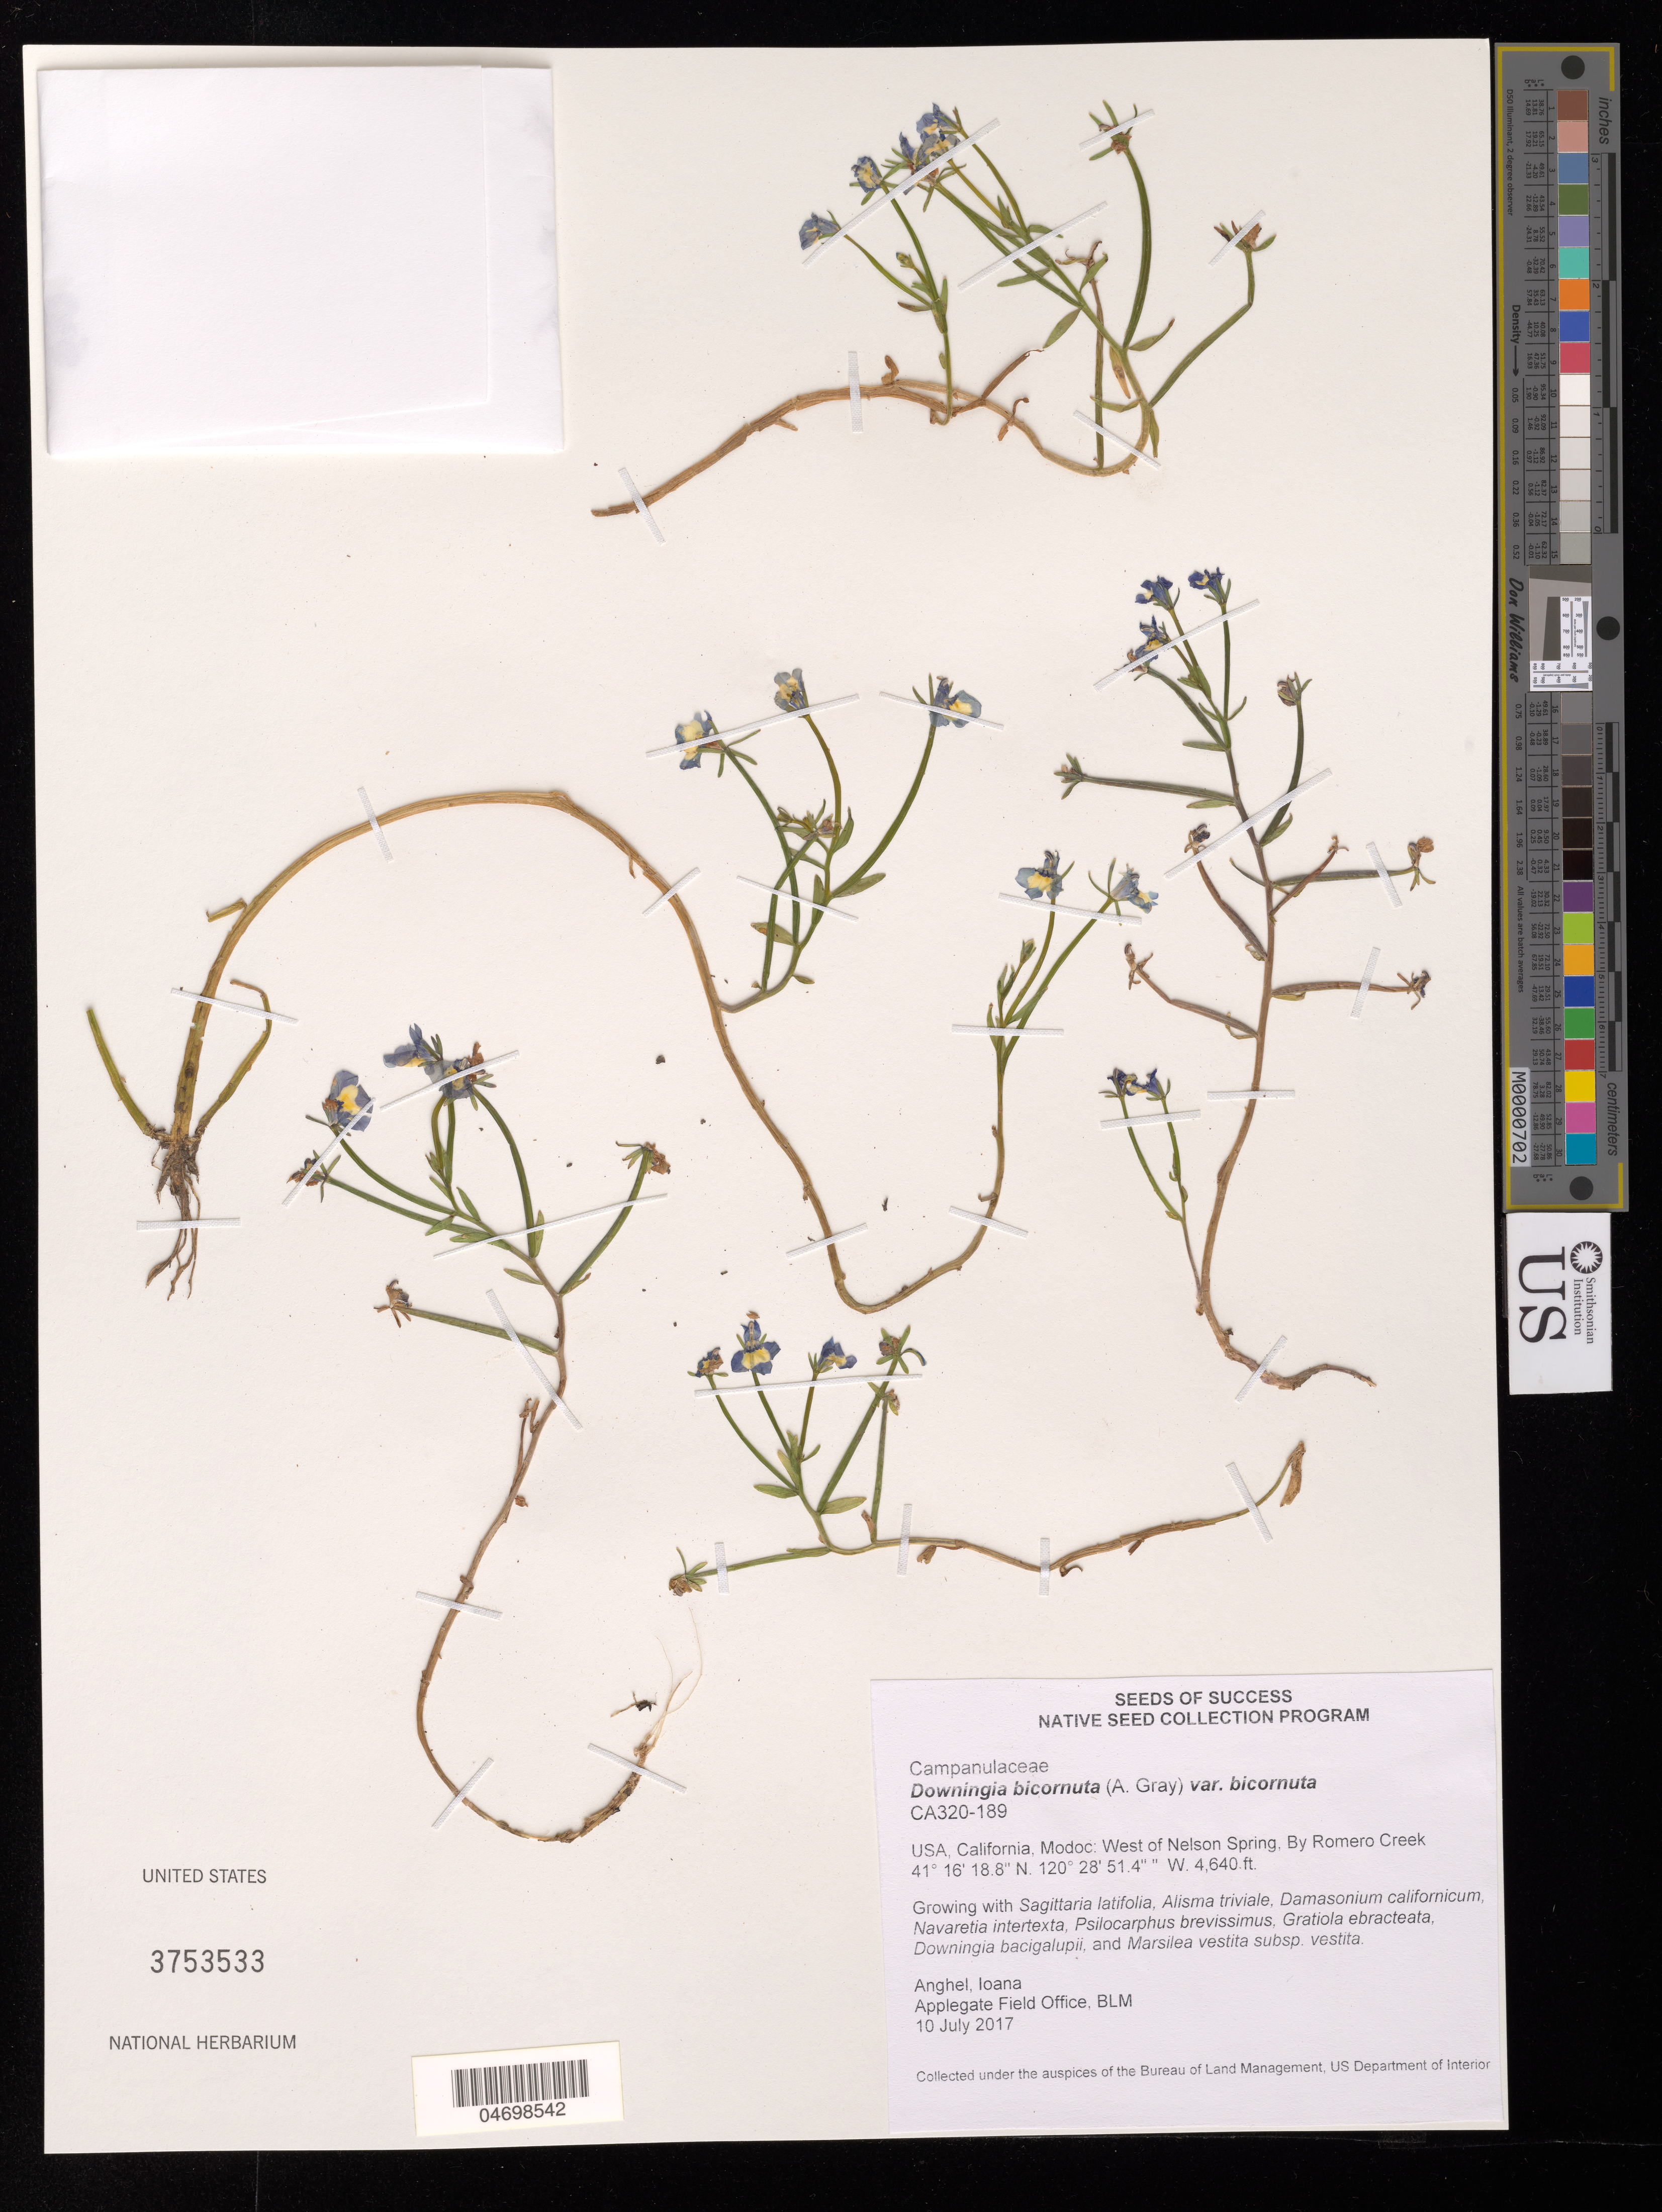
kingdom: Plantae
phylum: Tracheophyta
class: Magnoliopsida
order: Asterales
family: Campanulaceae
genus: Downingia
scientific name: Downingia bicornuta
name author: A. Gray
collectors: I. Anghel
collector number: CA320-189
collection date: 2017-07-10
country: United States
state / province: California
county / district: Modoc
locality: W of Nelson Spring, by Romero Creek.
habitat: Vernal pool. With Sagittaria latifolia, Alisma triviale, Navaretia intertexta, etc.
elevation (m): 1414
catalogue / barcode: US 3753533